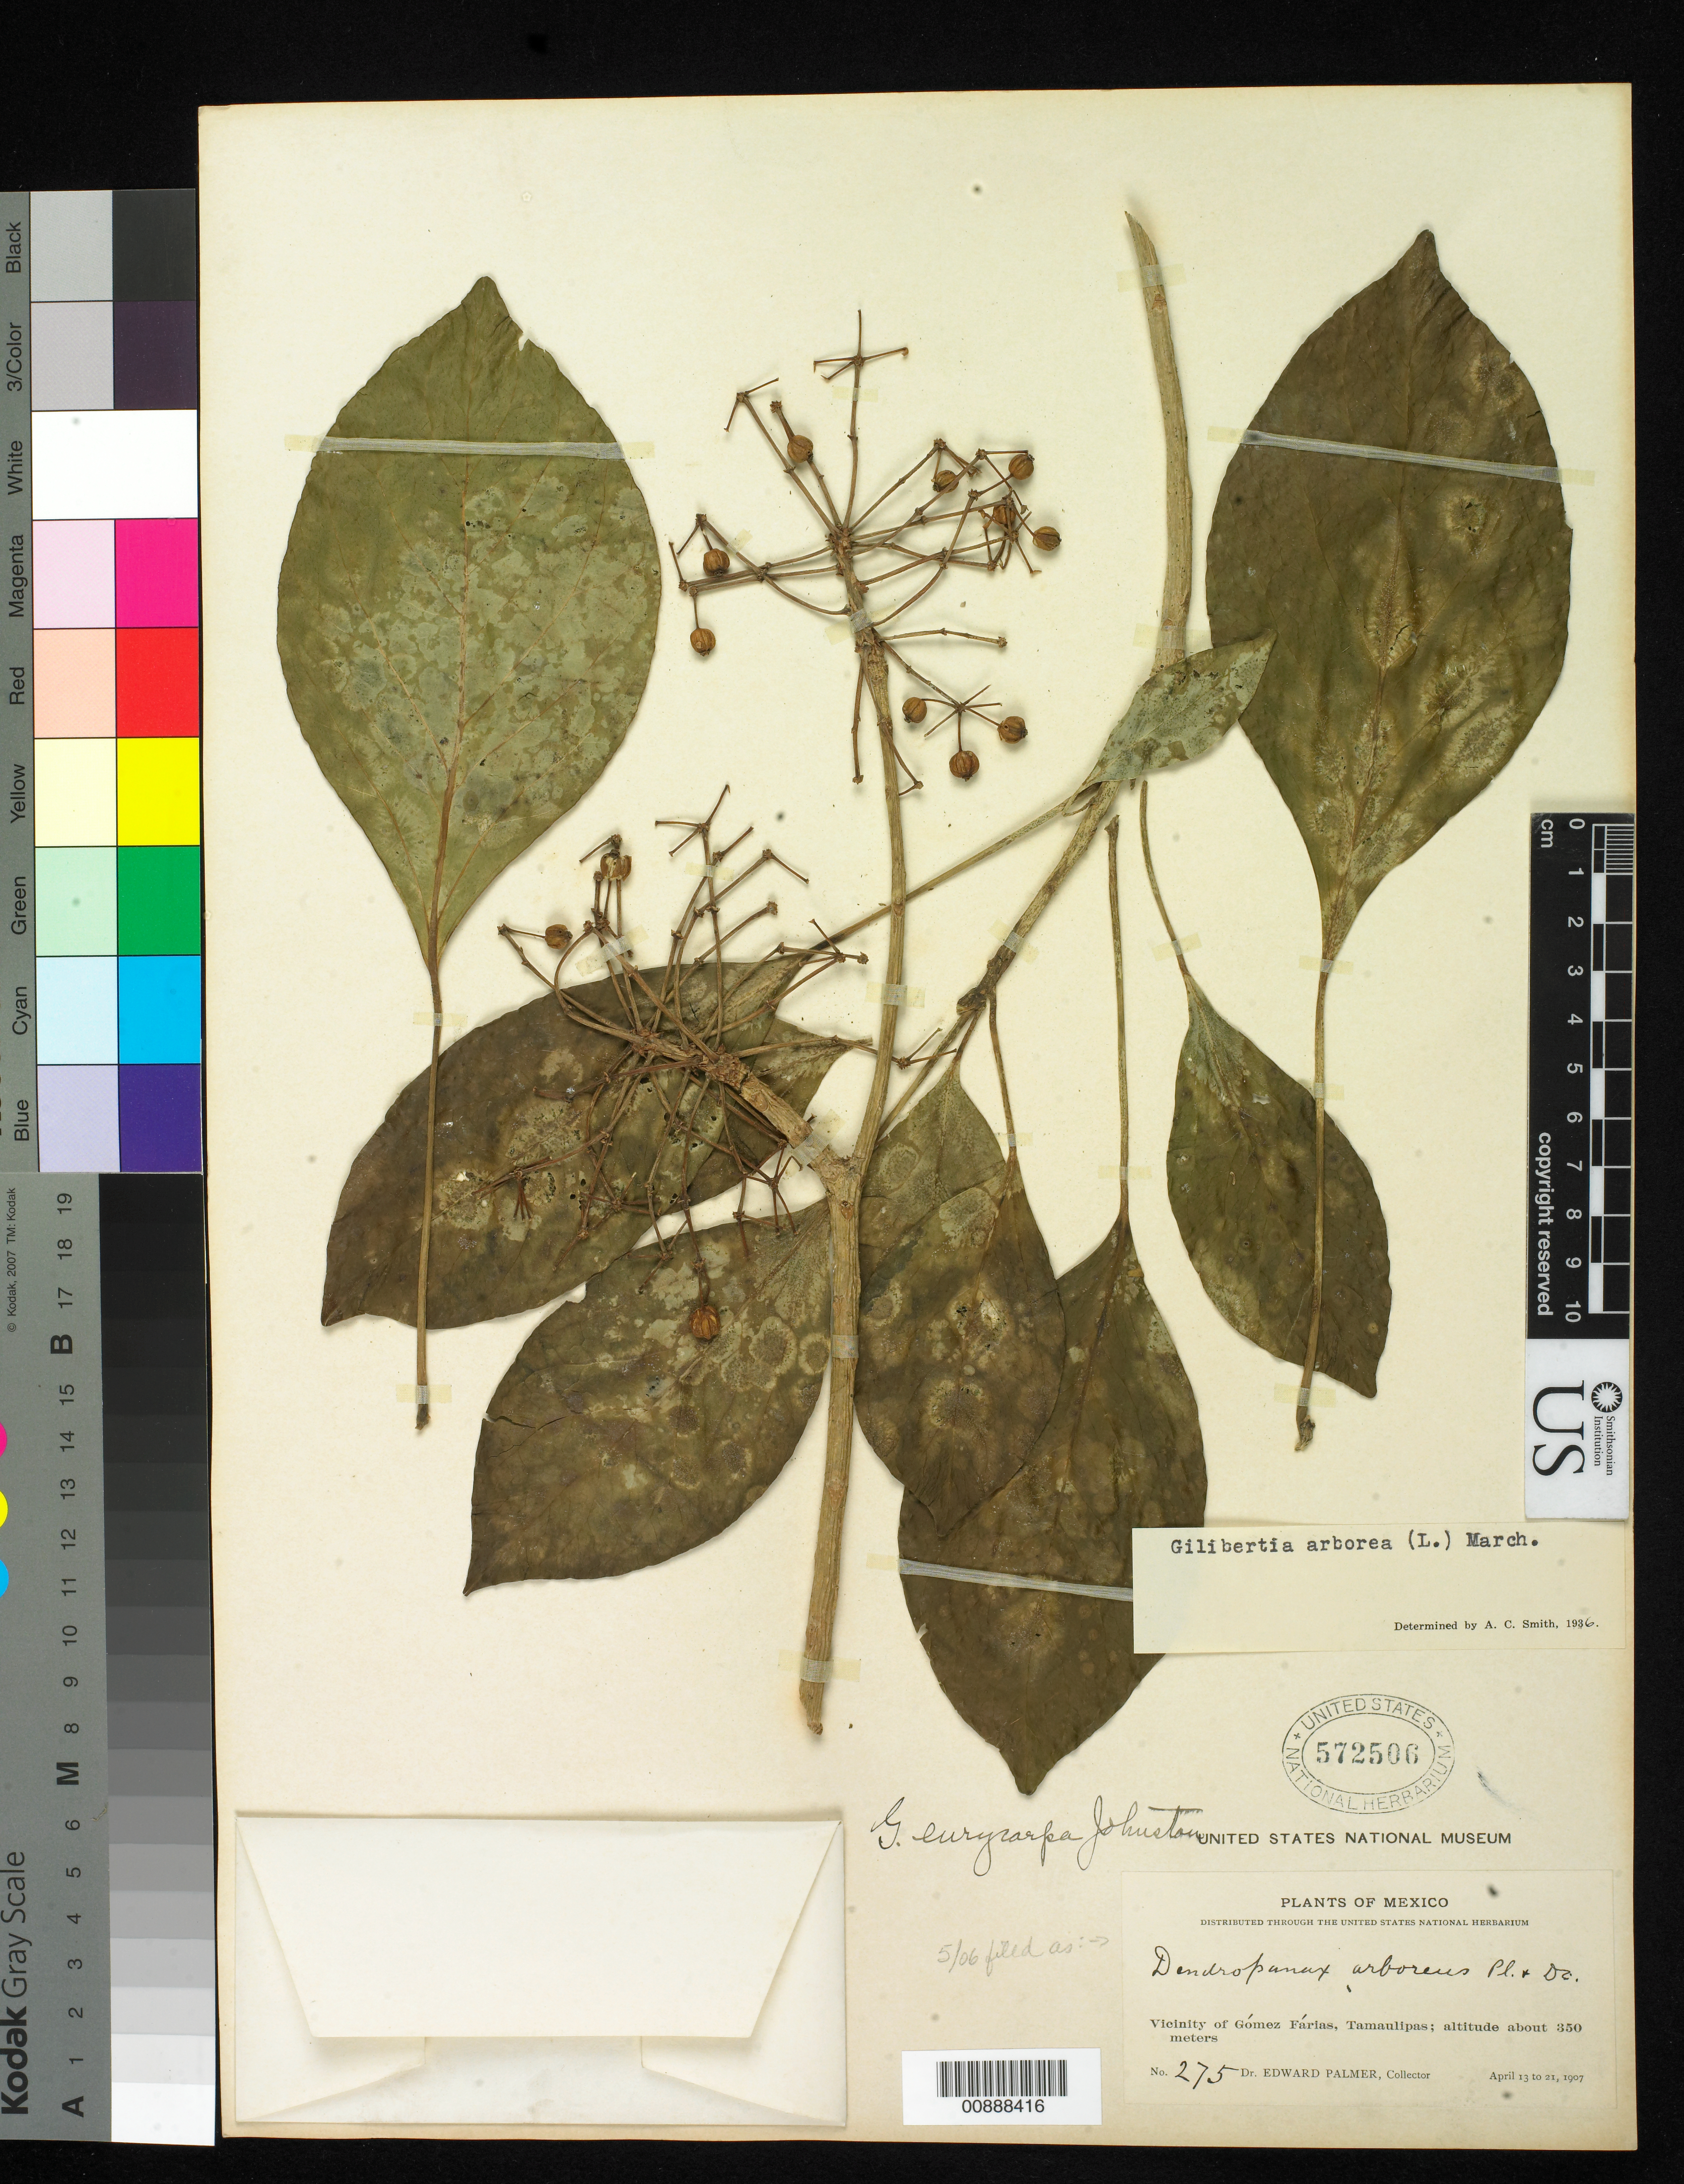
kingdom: Plantae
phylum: Tracheophyta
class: Magnoliopsida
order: Apiales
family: Araliaceae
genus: Dendropanax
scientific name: Dendropanax arboreus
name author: (L.) Decne. & Planch.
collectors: E. Palmer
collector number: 275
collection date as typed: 13 Apr 1907 to 21 Apr 1907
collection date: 1907-04-13/1907-04-21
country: Mexico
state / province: Tamaulipas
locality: Vicinity of Gómez Farias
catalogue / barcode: US 572506